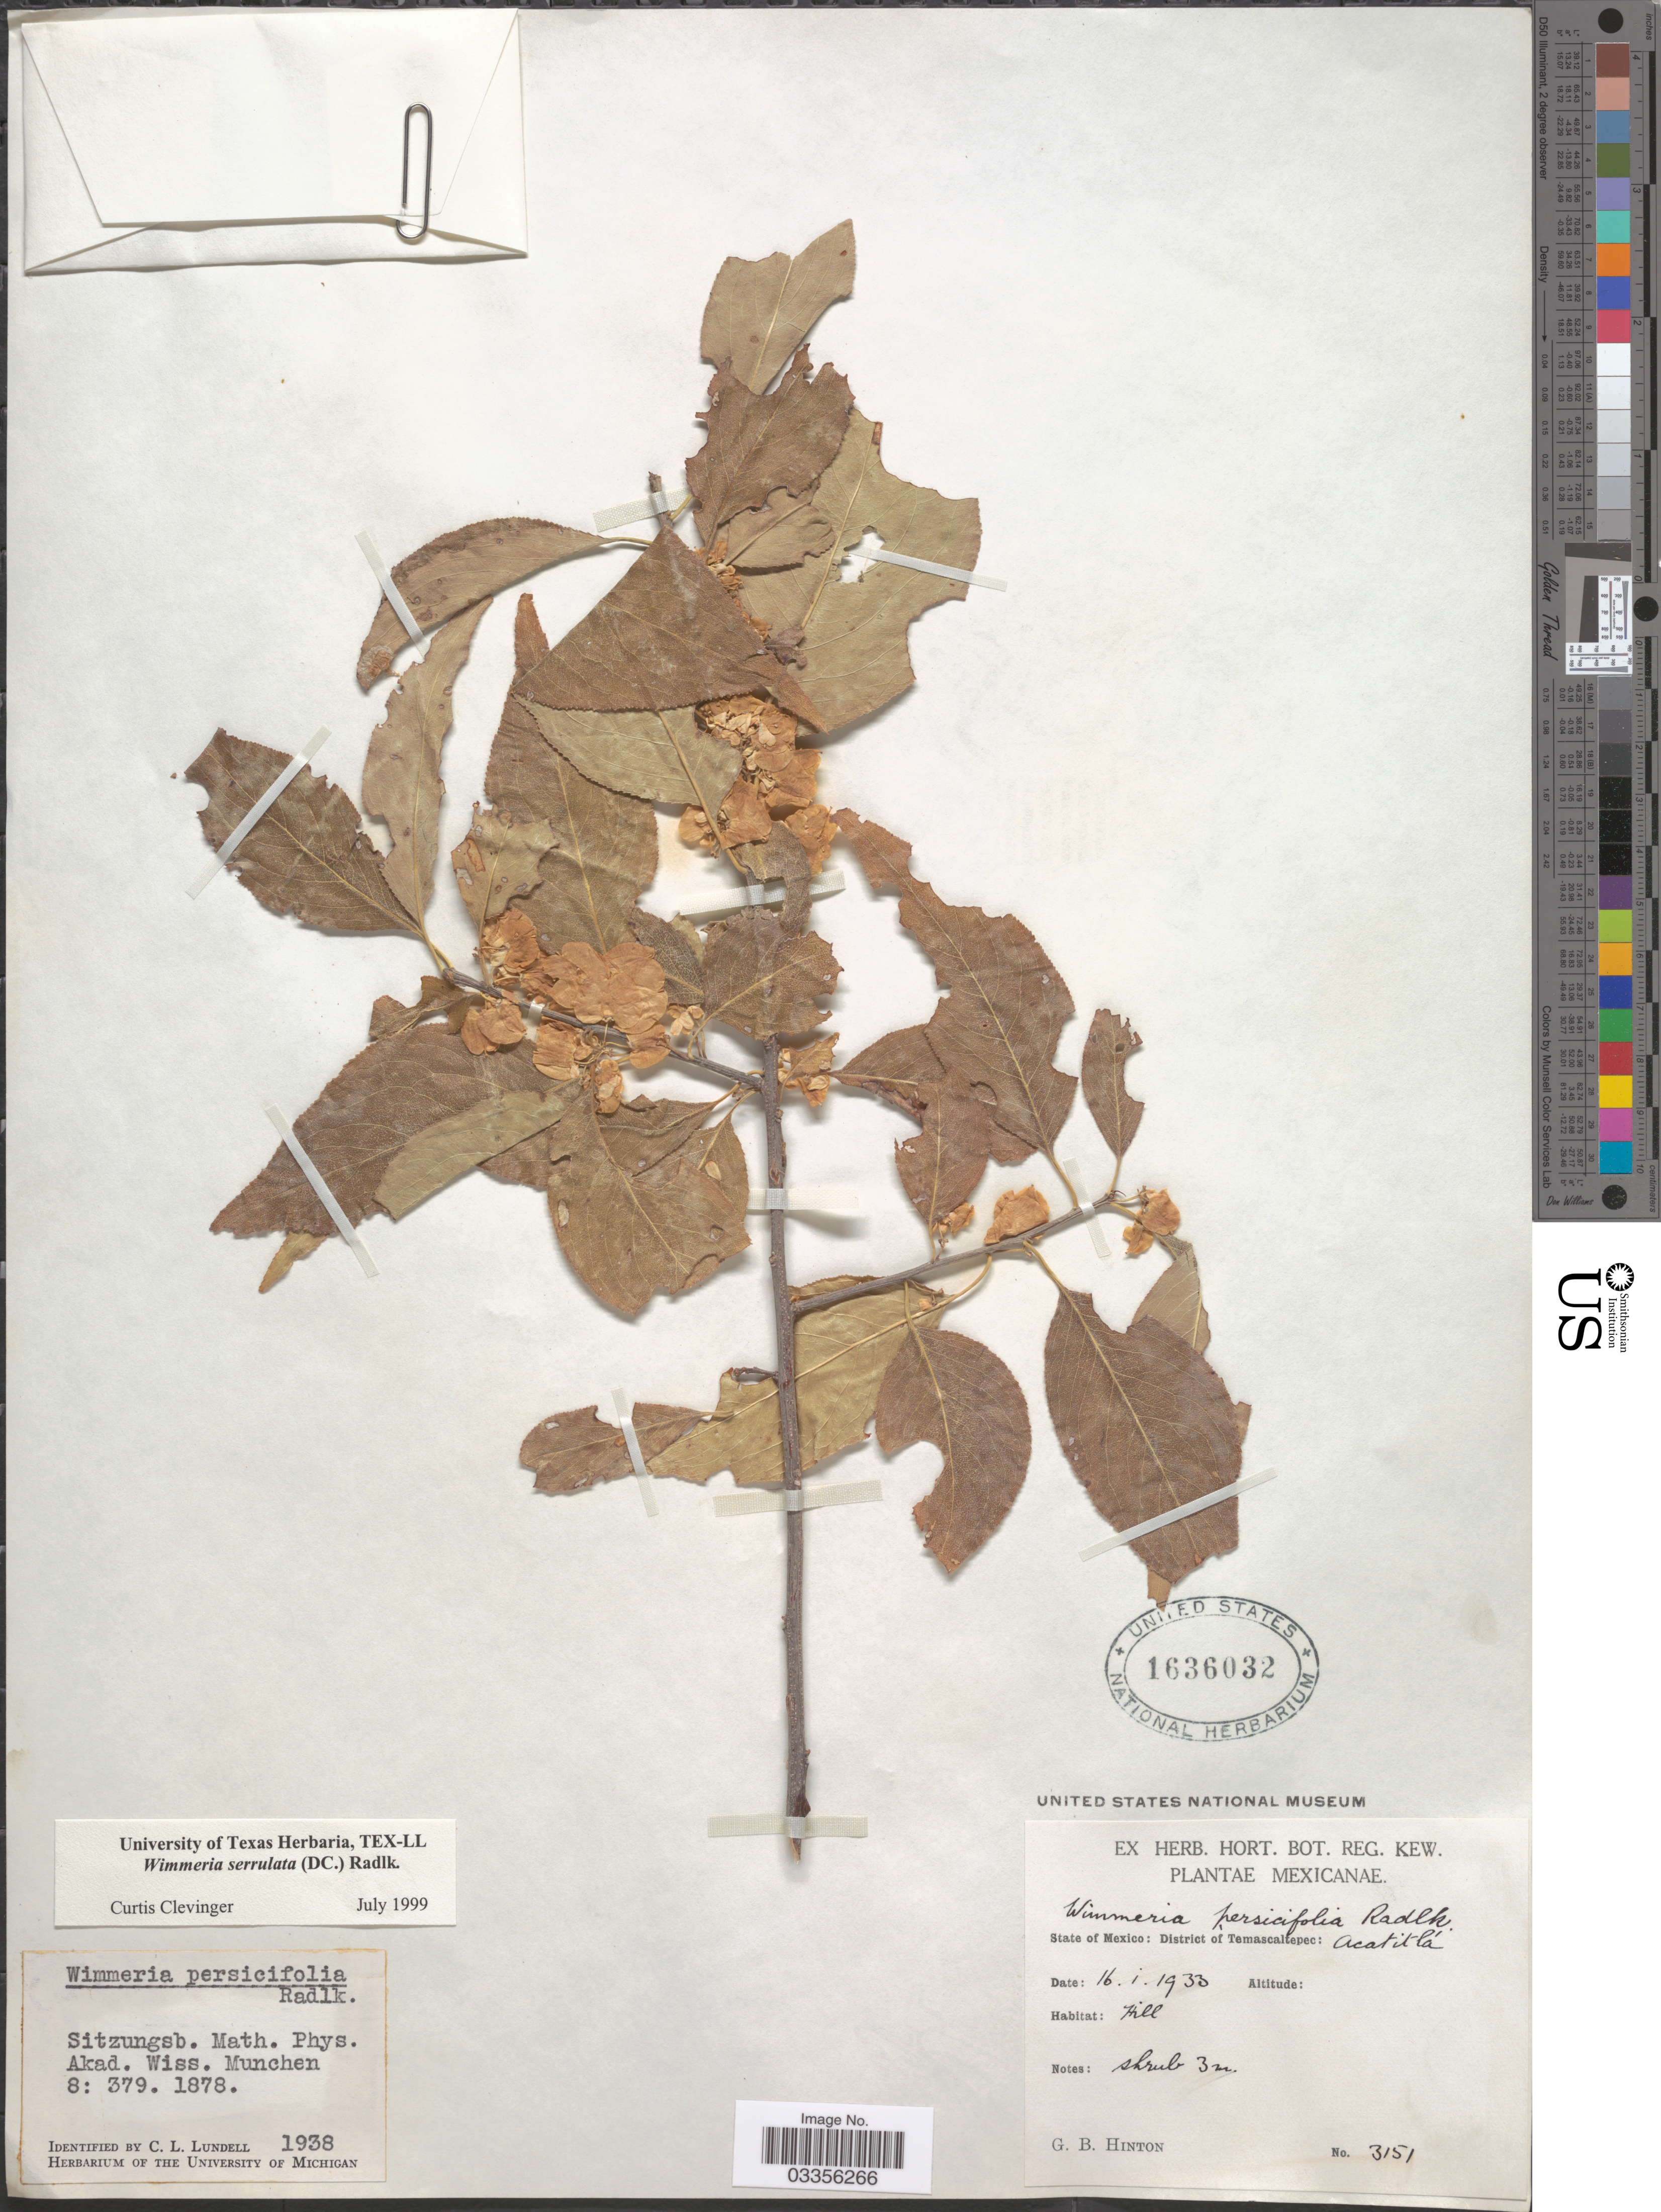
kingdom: Plantae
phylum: Tracheophyta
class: Magnoliopsida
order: Celastrales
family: Celastraceae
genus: Wimmeria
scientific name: Wimmeria serrulata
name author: (DC.) Radlk.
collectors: G. B. Hinton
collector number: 3151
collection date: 1933-01-16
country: Mexico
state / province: México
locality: District of Temascaltepec: Acatitlá.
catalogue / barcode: US 1636032